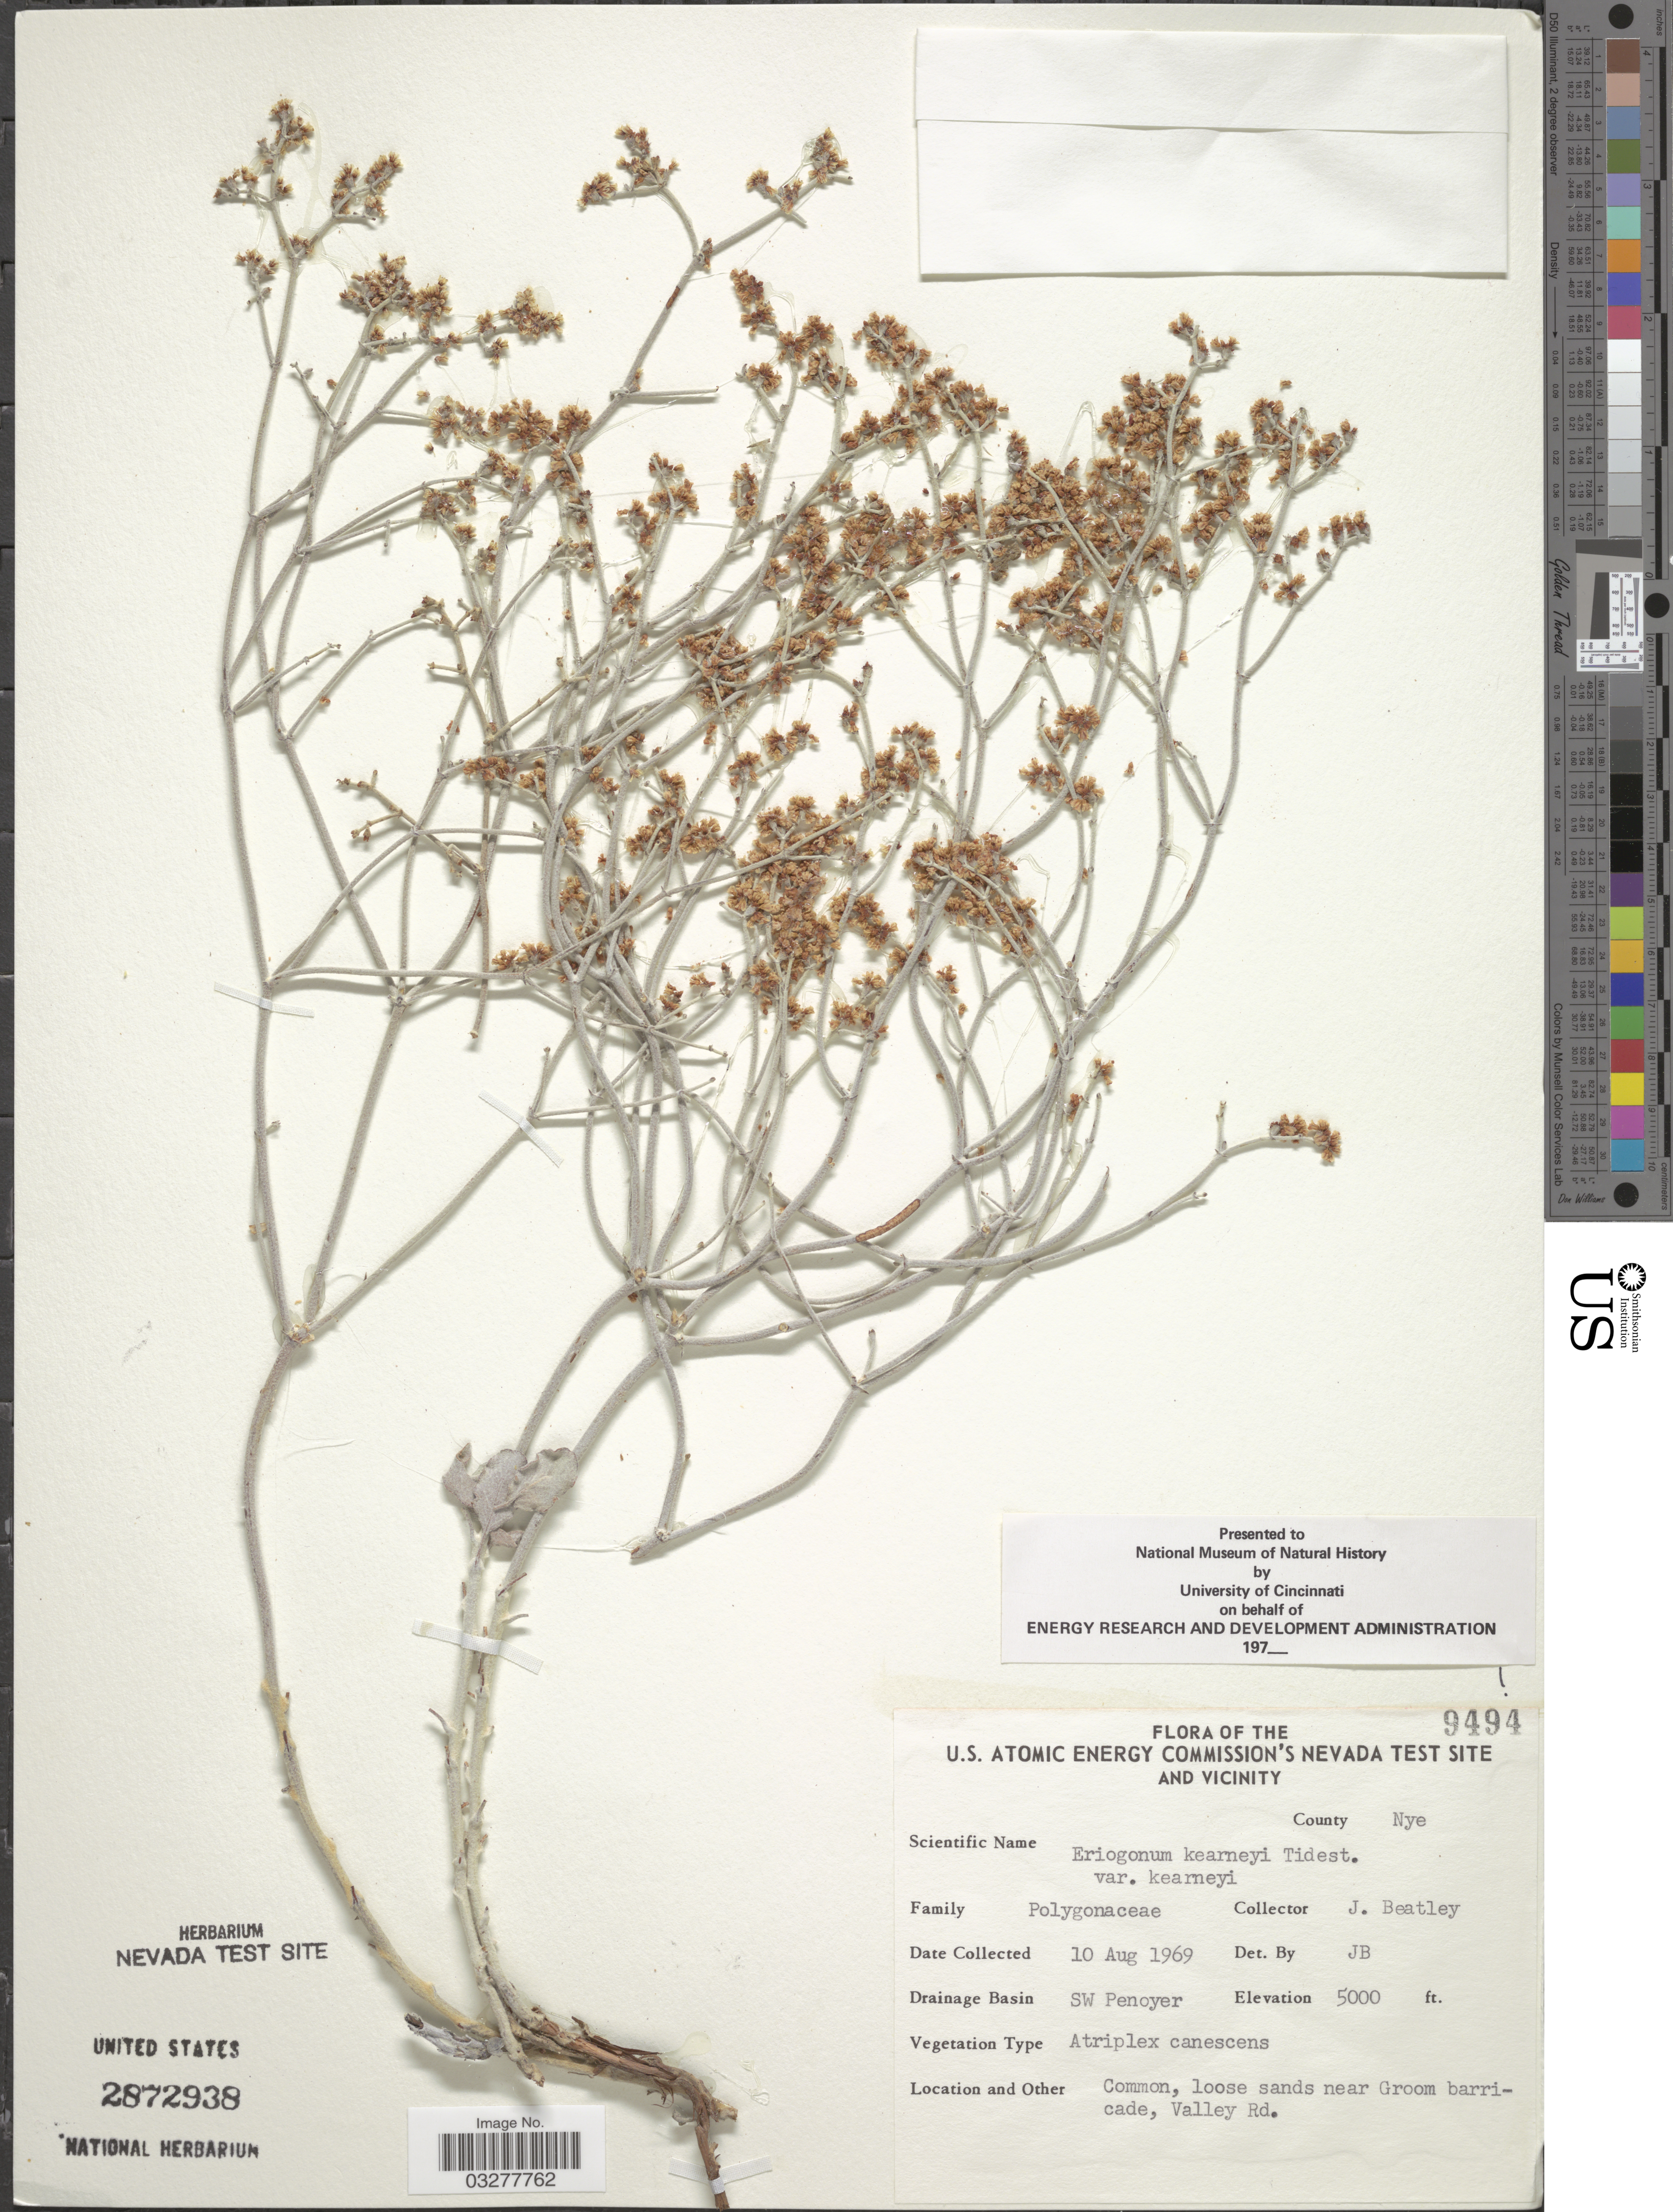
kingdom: Plantae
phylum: Tracheophyta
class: Magnoliopsida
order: Caryophyllales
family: Polygonaceae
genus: Eriogonum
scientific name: Eriogonum kearneyi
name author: Tidestr.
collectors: J. C. Beatley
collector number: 9494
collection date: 1969-08-10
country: United States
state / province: Nevada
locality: U. S. Atomic Energy Commission's Nevada Test Site and Vicinity. County Nye. Drainage Basin SW Penoyer. Near Groom barricade, Valley Rd.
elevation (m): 1524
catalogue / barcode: US 2872938